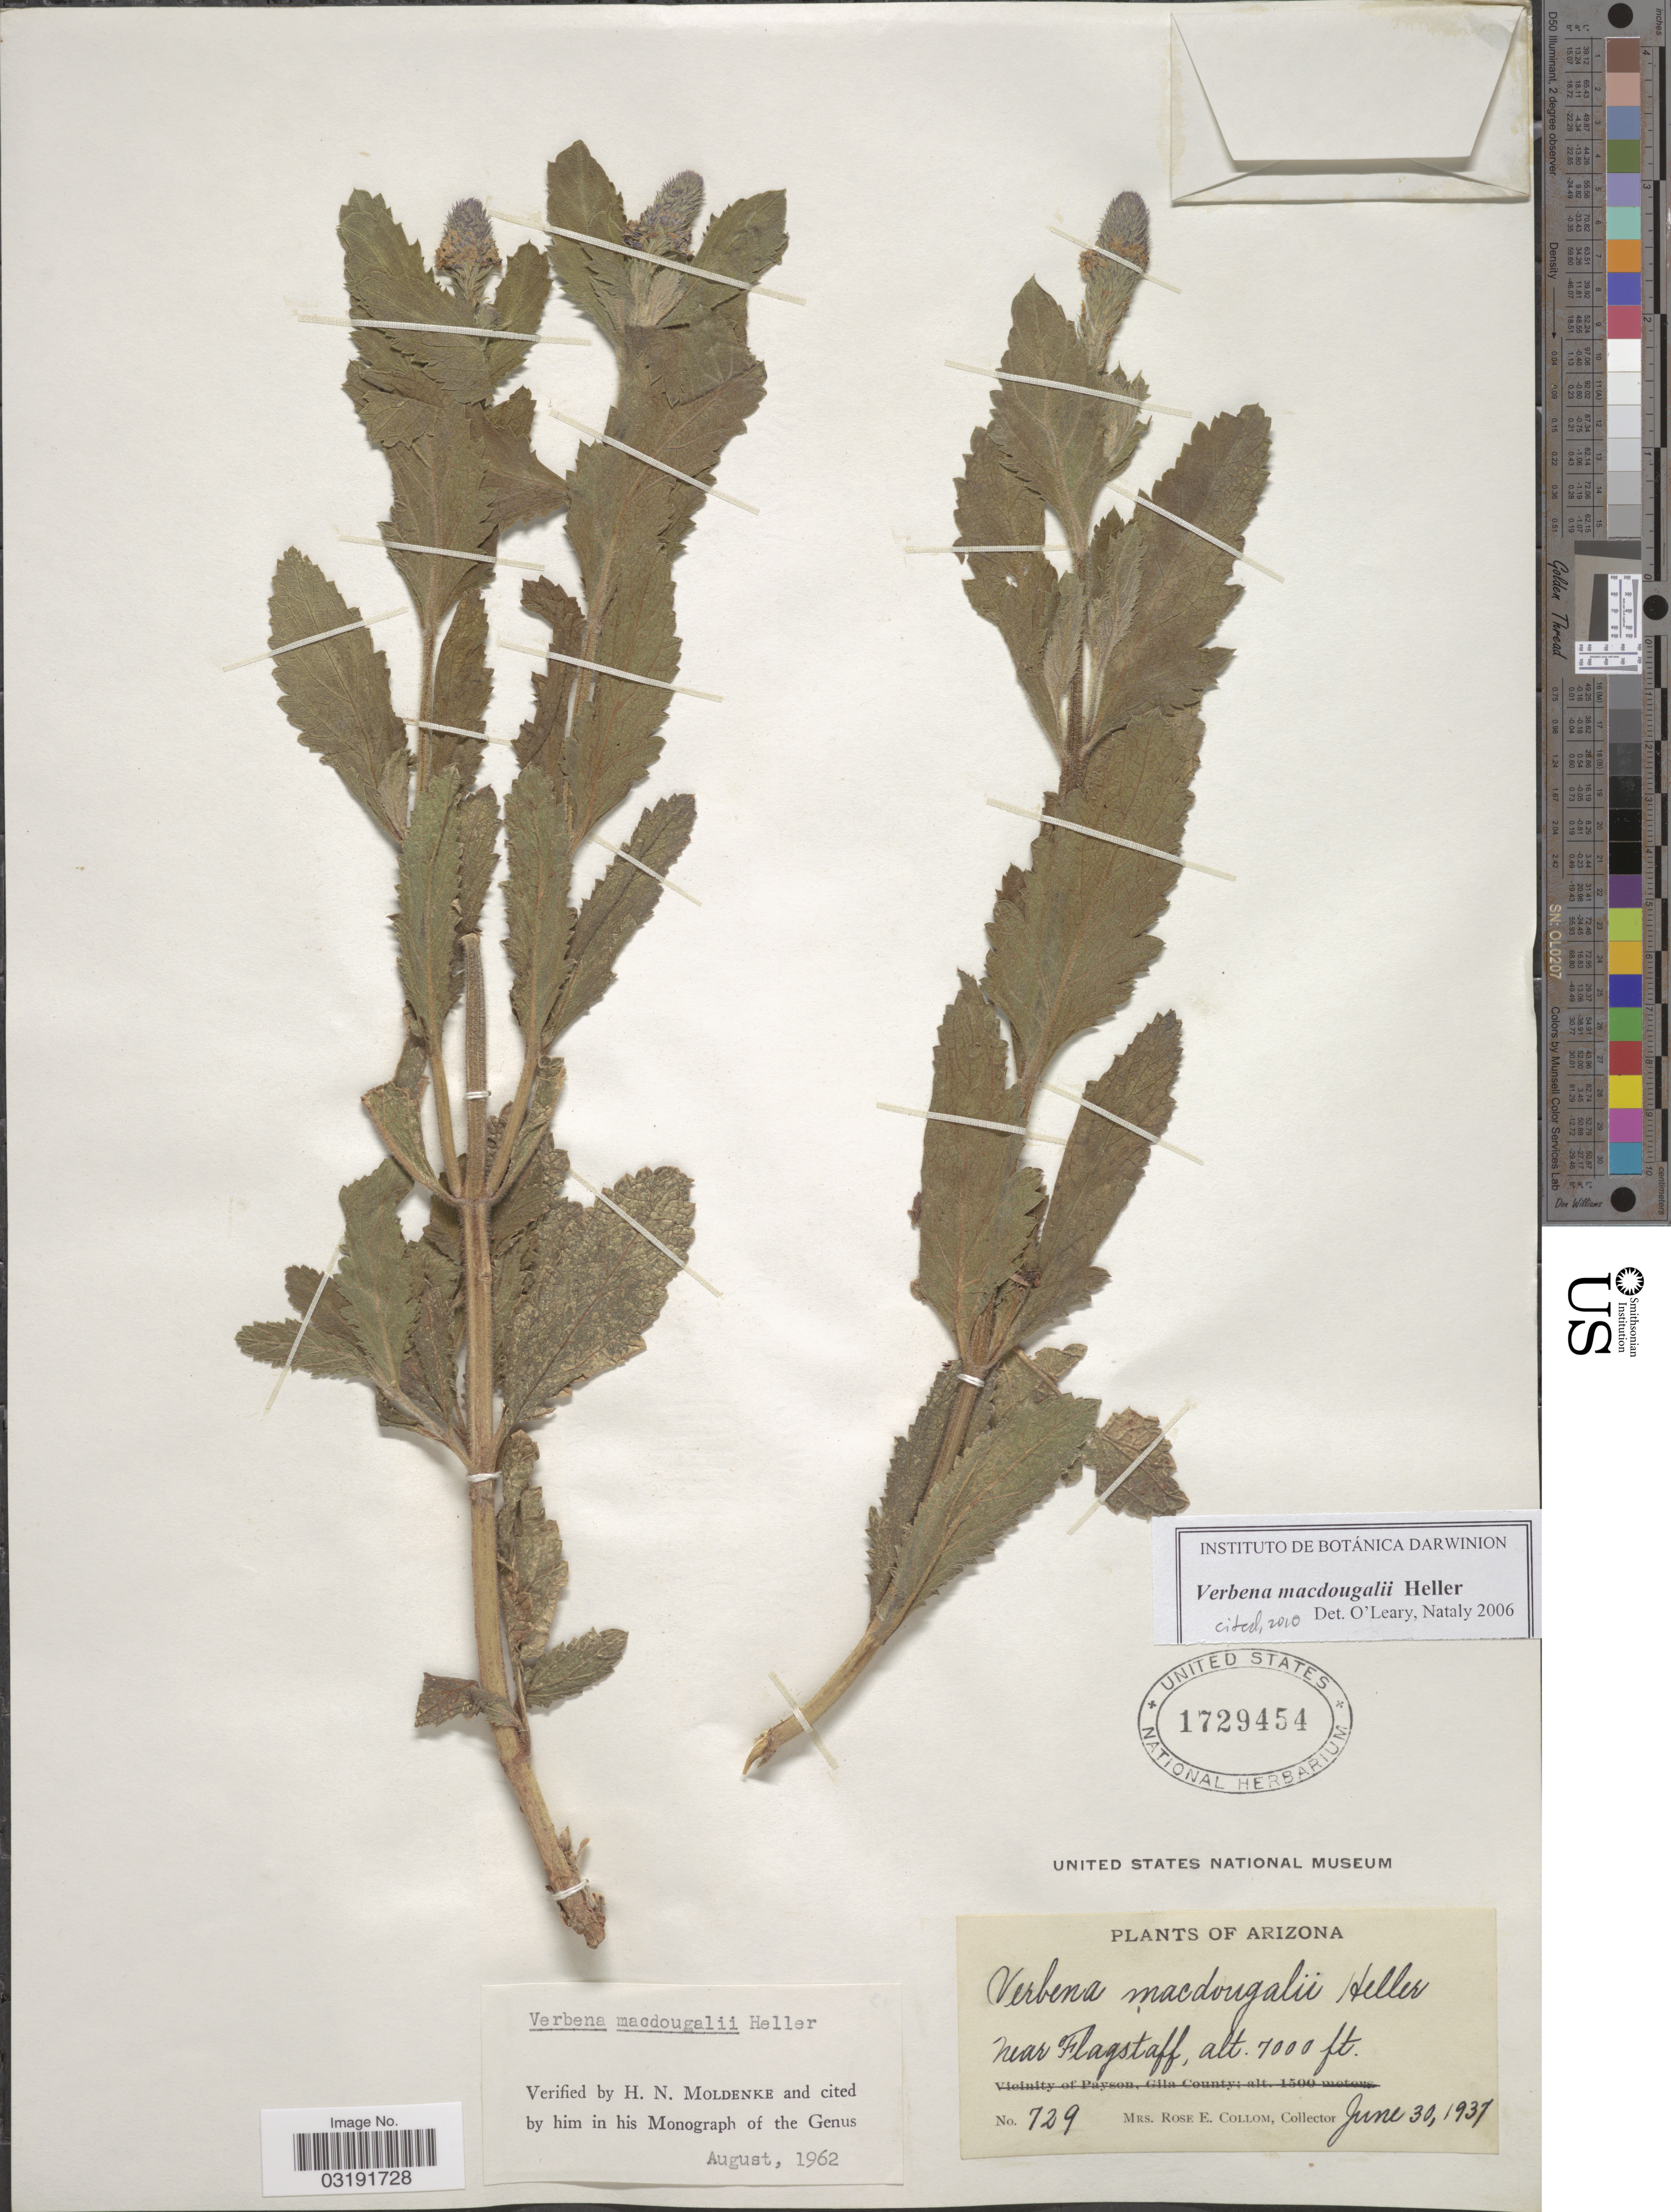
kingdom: Plantae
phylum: Tracheophyta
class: Magnoliopsida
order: Lamiales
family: Verbenaceae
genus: Verbena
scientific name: Verbena macdougalii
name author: A. Heller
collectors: R. E. Collom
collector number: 729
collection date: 1937-06-30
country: United States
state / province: Arizona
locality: Near Flagstaff.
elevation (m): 2134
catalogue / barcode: US 1729454